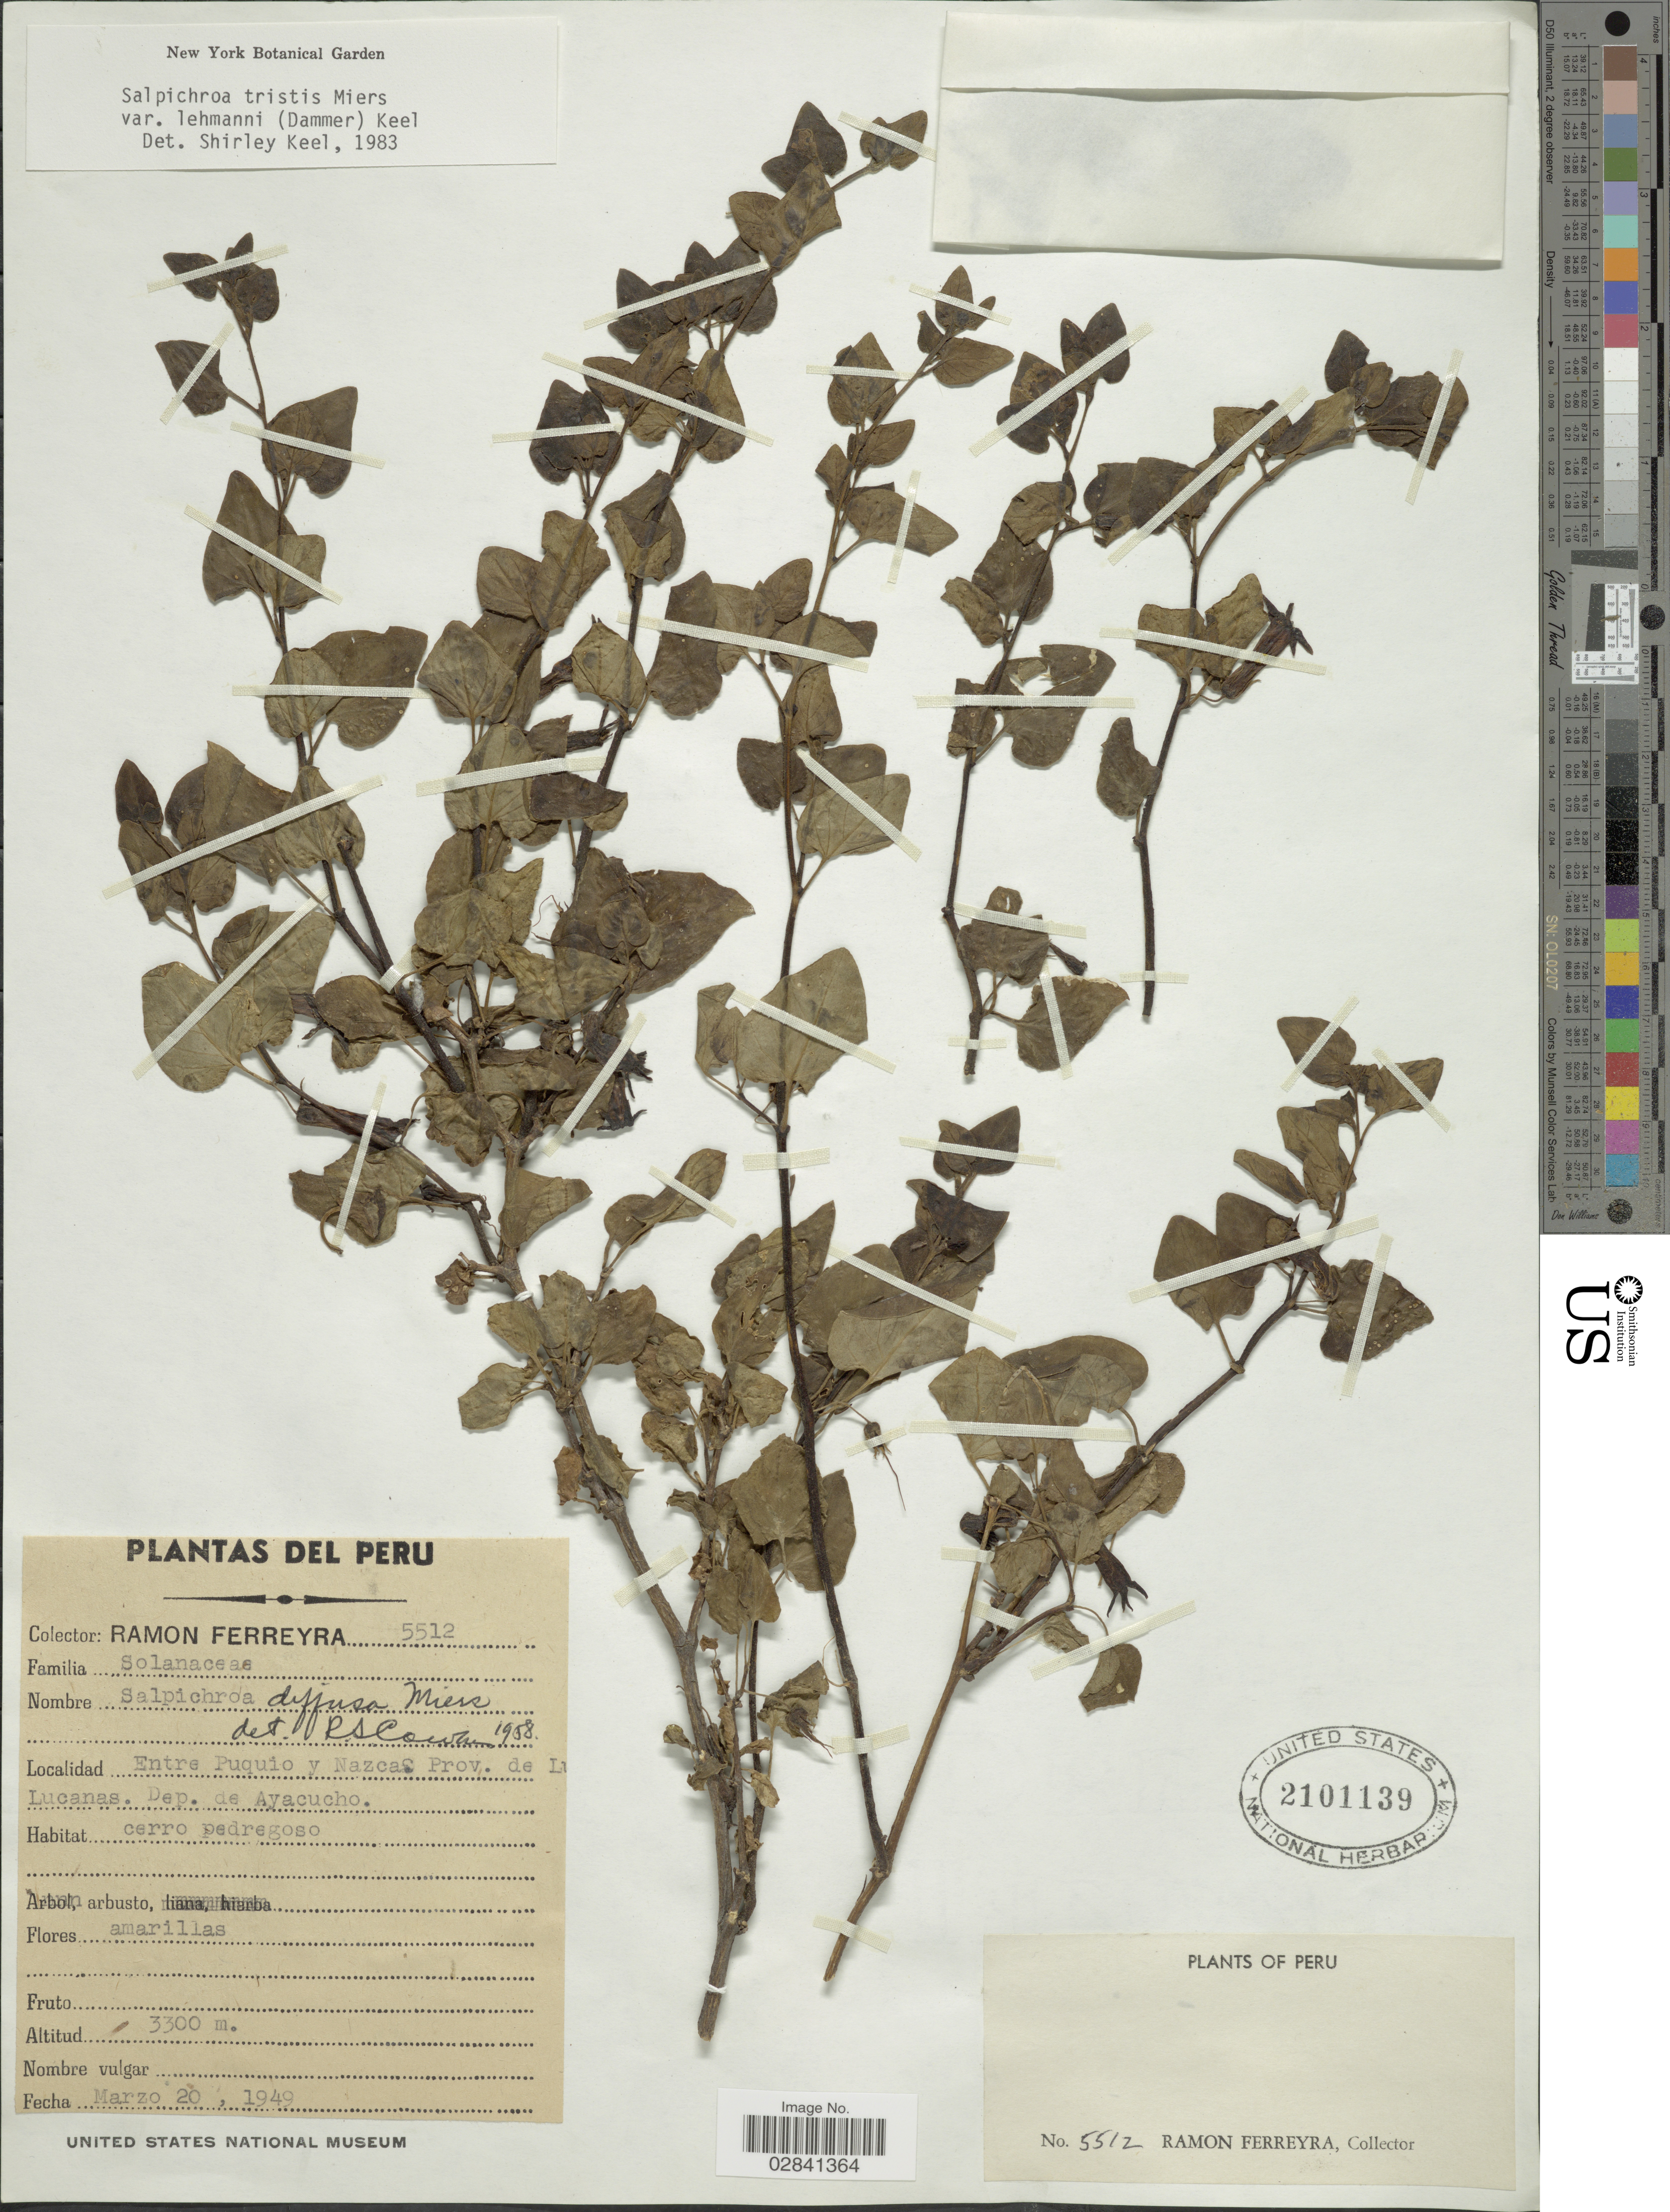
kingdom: Plantae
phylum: Tracheophyta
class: Magnoliopsida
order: Solanales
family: Solanaceae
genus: Salpichroa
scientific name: Salpichroa tristis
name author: Walp.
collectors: R. A. Ferreyra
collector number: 5512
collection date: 1949-03-20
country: Peru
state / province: Ayacucho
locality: Entre Puquio y Nazcas. Prov. de Lucanas. Dep. de Ayacucho.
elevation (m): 3300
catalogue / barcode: US 2101139